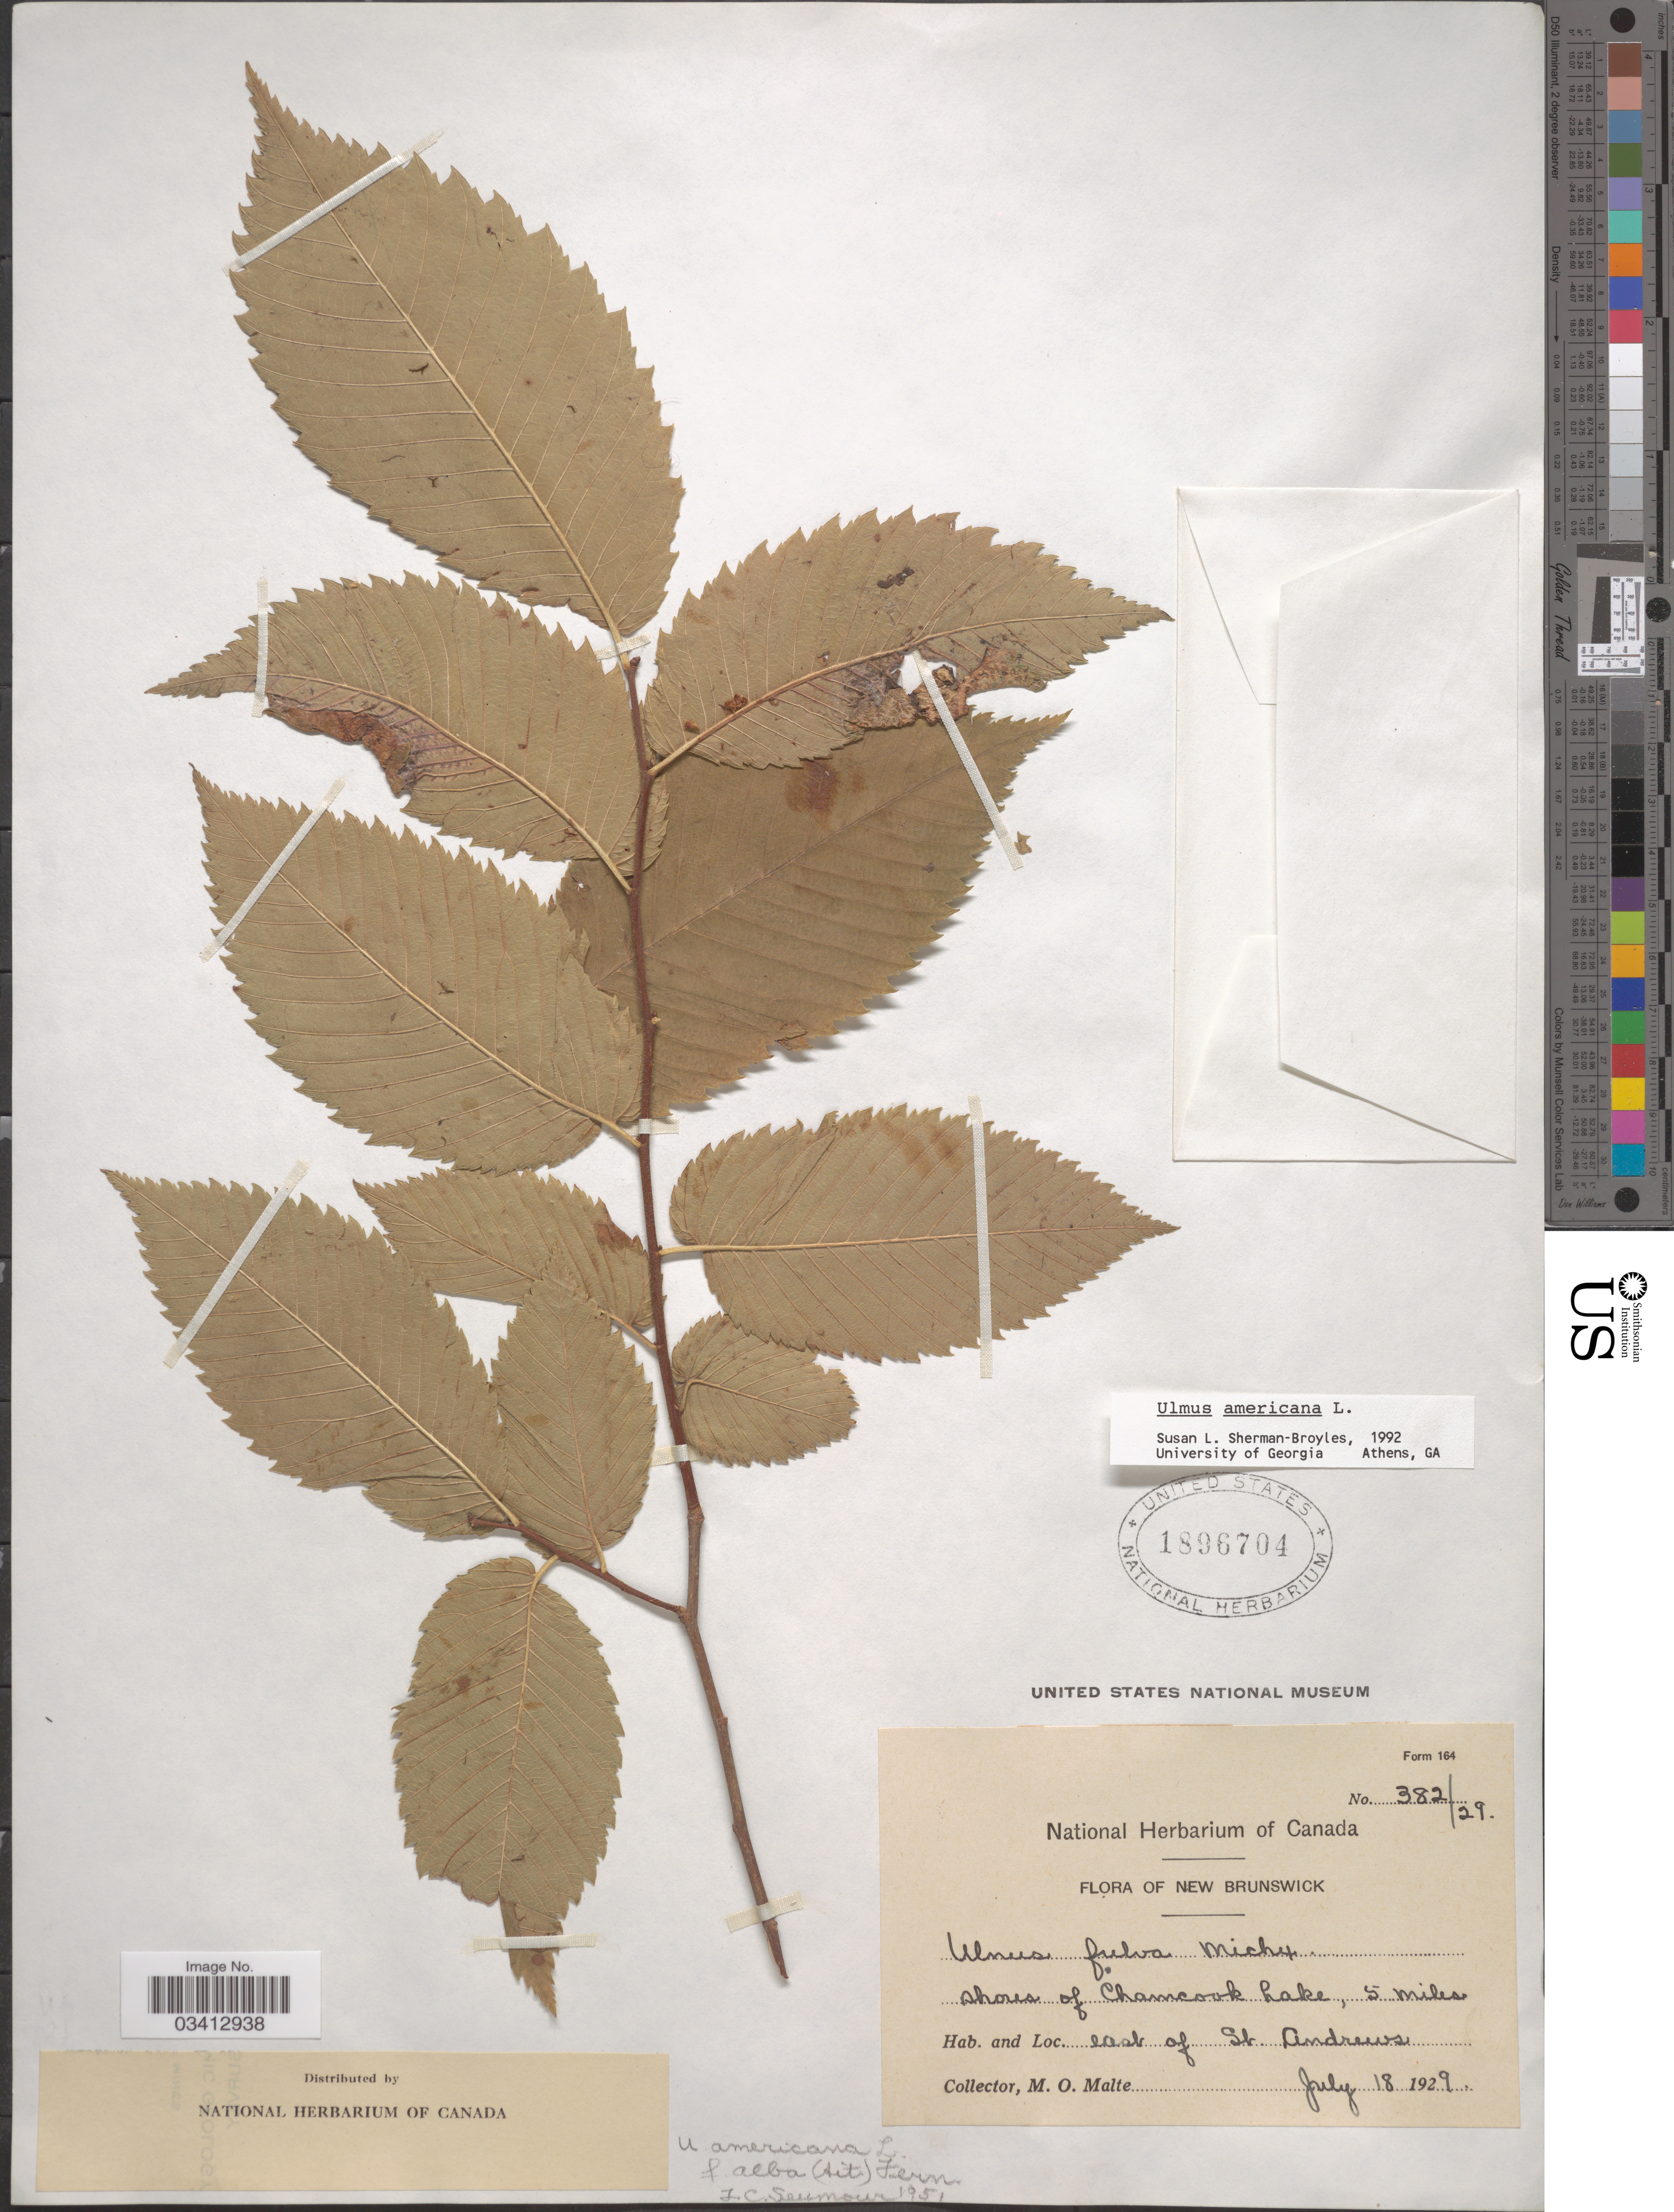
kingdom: Plantae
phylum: Tracheophyta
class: Magnoliopsida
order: Rosales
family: Ulmaceae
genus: Ulmus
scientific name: Ulmus americana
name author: L.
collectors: M. O. Malte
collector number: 382/29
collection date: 1929-07-18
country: Canada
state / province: New Brunswick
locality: Shores of Chamcook Lake, 5 miles east of St. Andrews.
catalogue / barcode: US 1896704